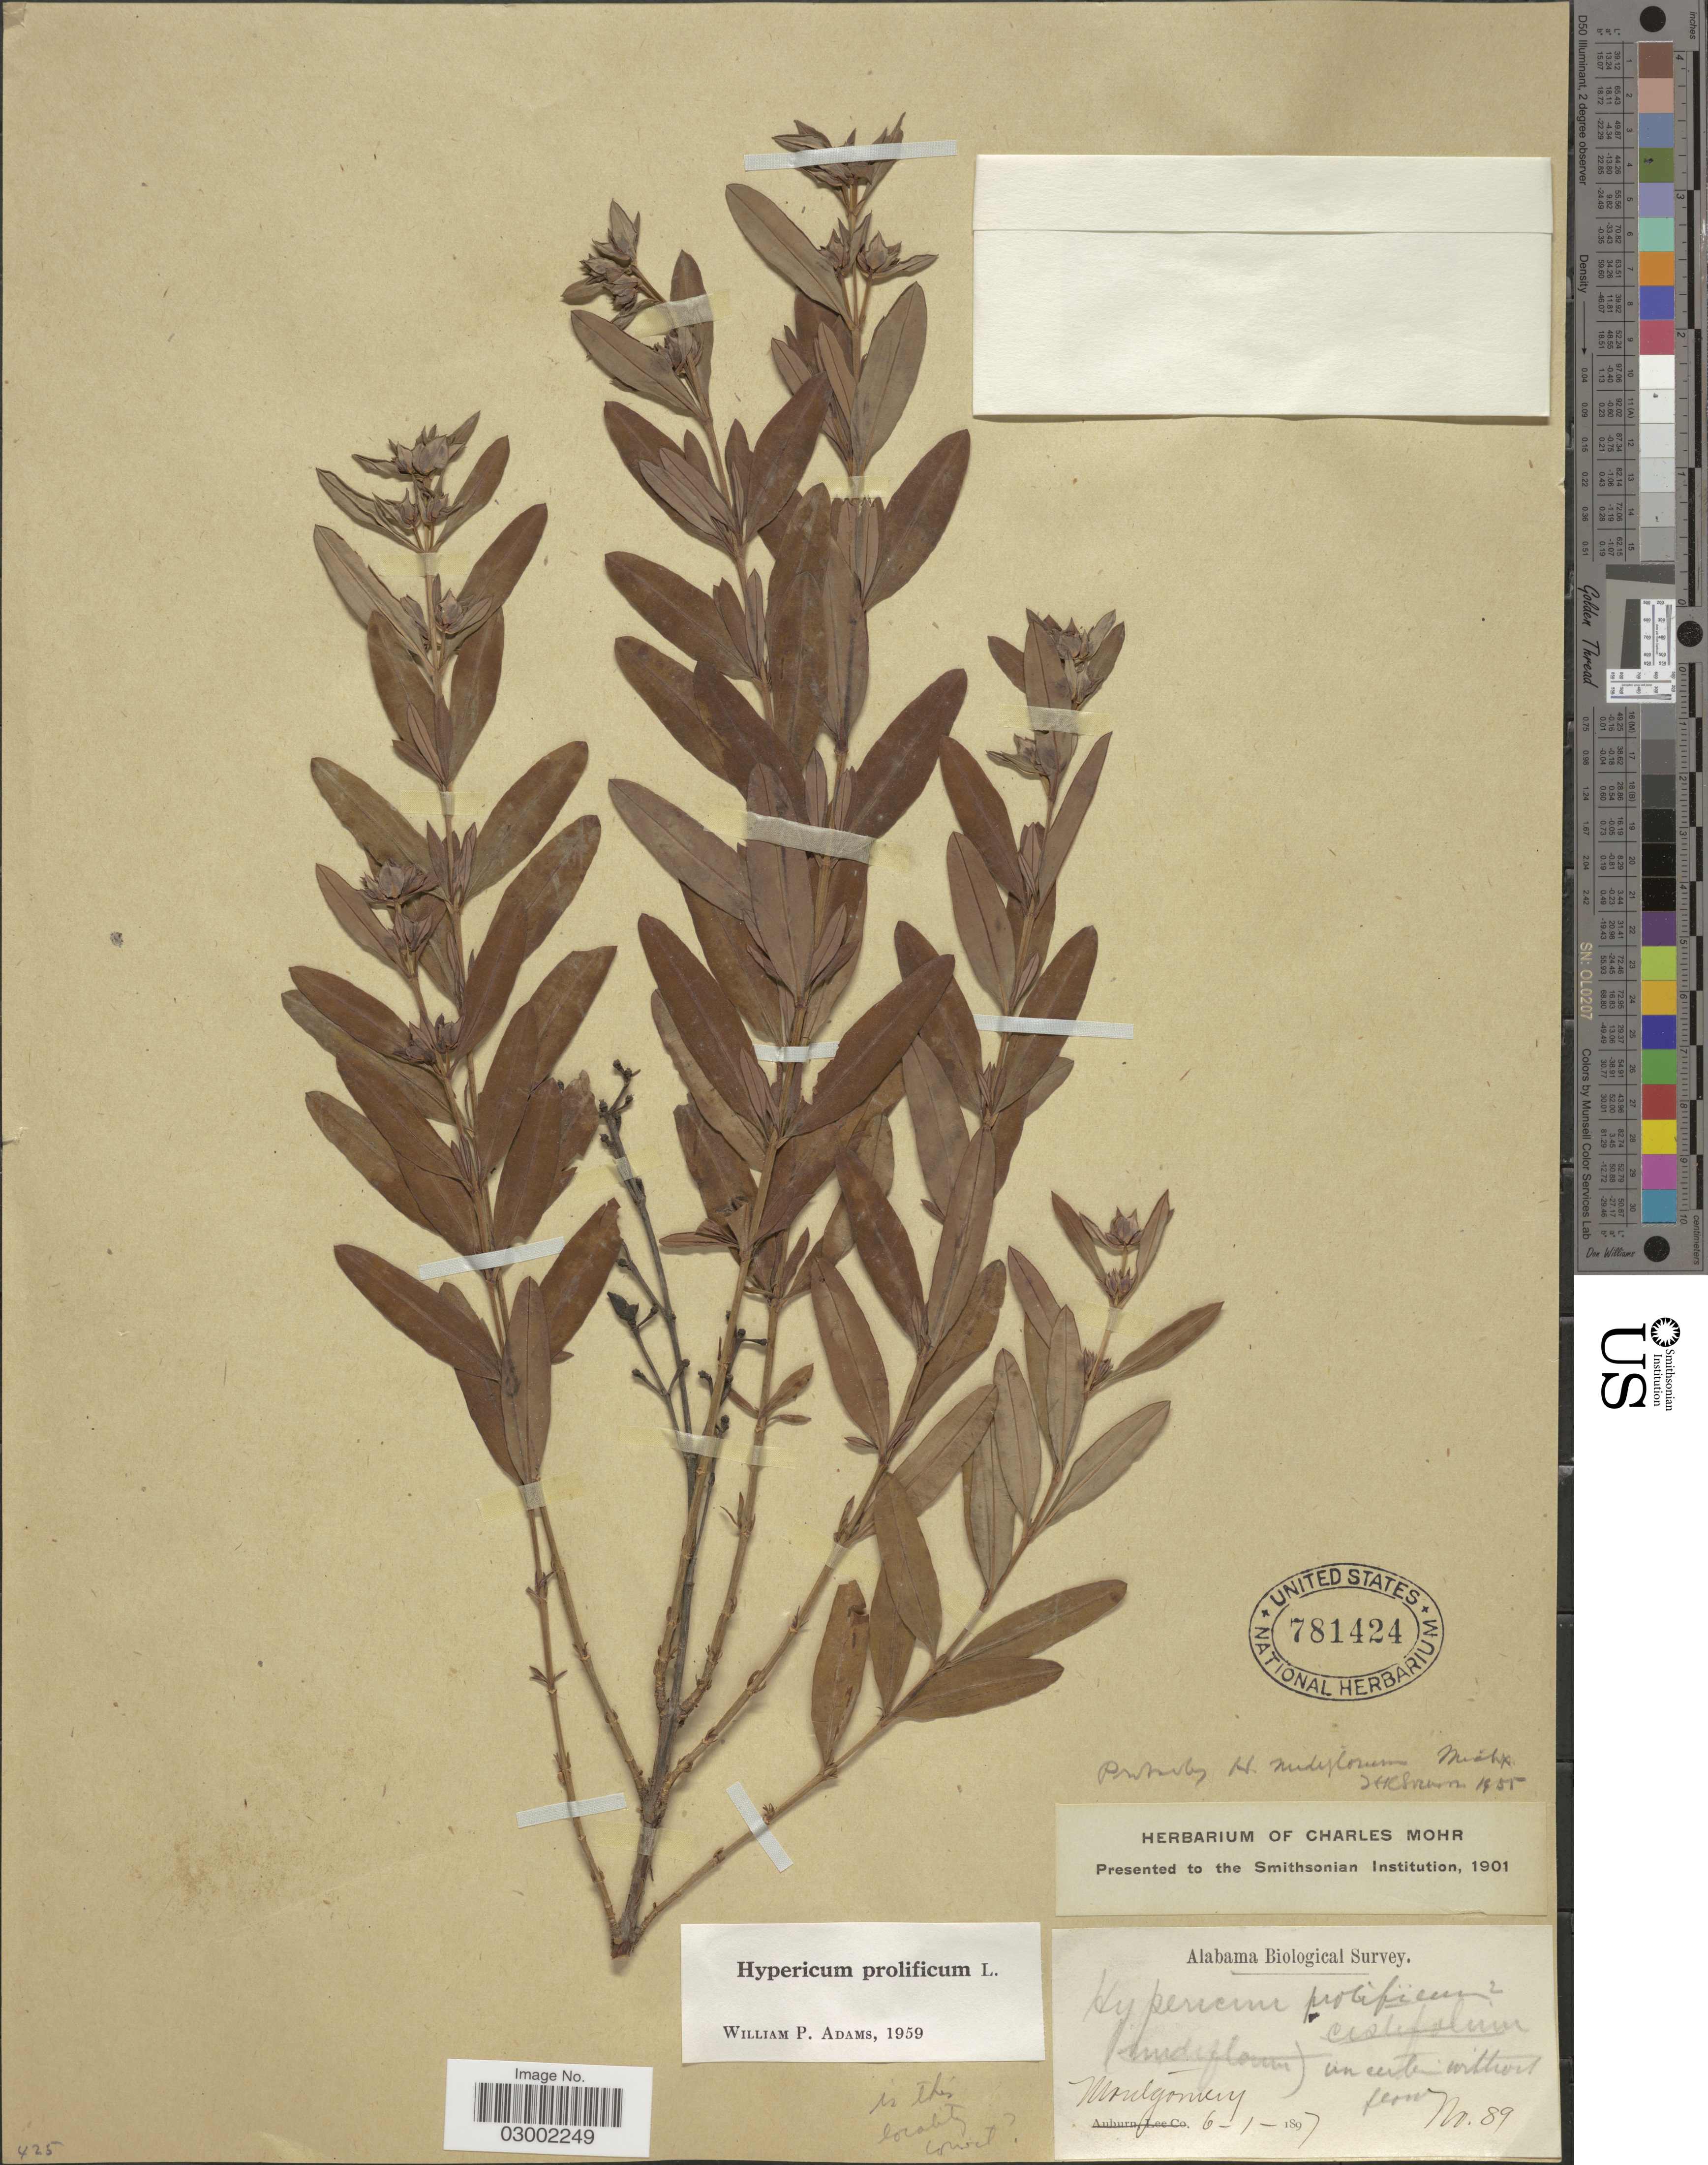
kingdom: Plantae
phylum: Tracheophyta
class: Magnoliopsida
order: Malpighiales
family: Hypericaceae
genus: Hypericum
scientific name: Hypericum prolificum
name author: L.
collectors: ex herb. Charles Mohr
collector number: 89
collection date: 1897-06-01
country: United States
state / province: Alabama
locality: Montgomery.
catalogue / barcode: US 781424